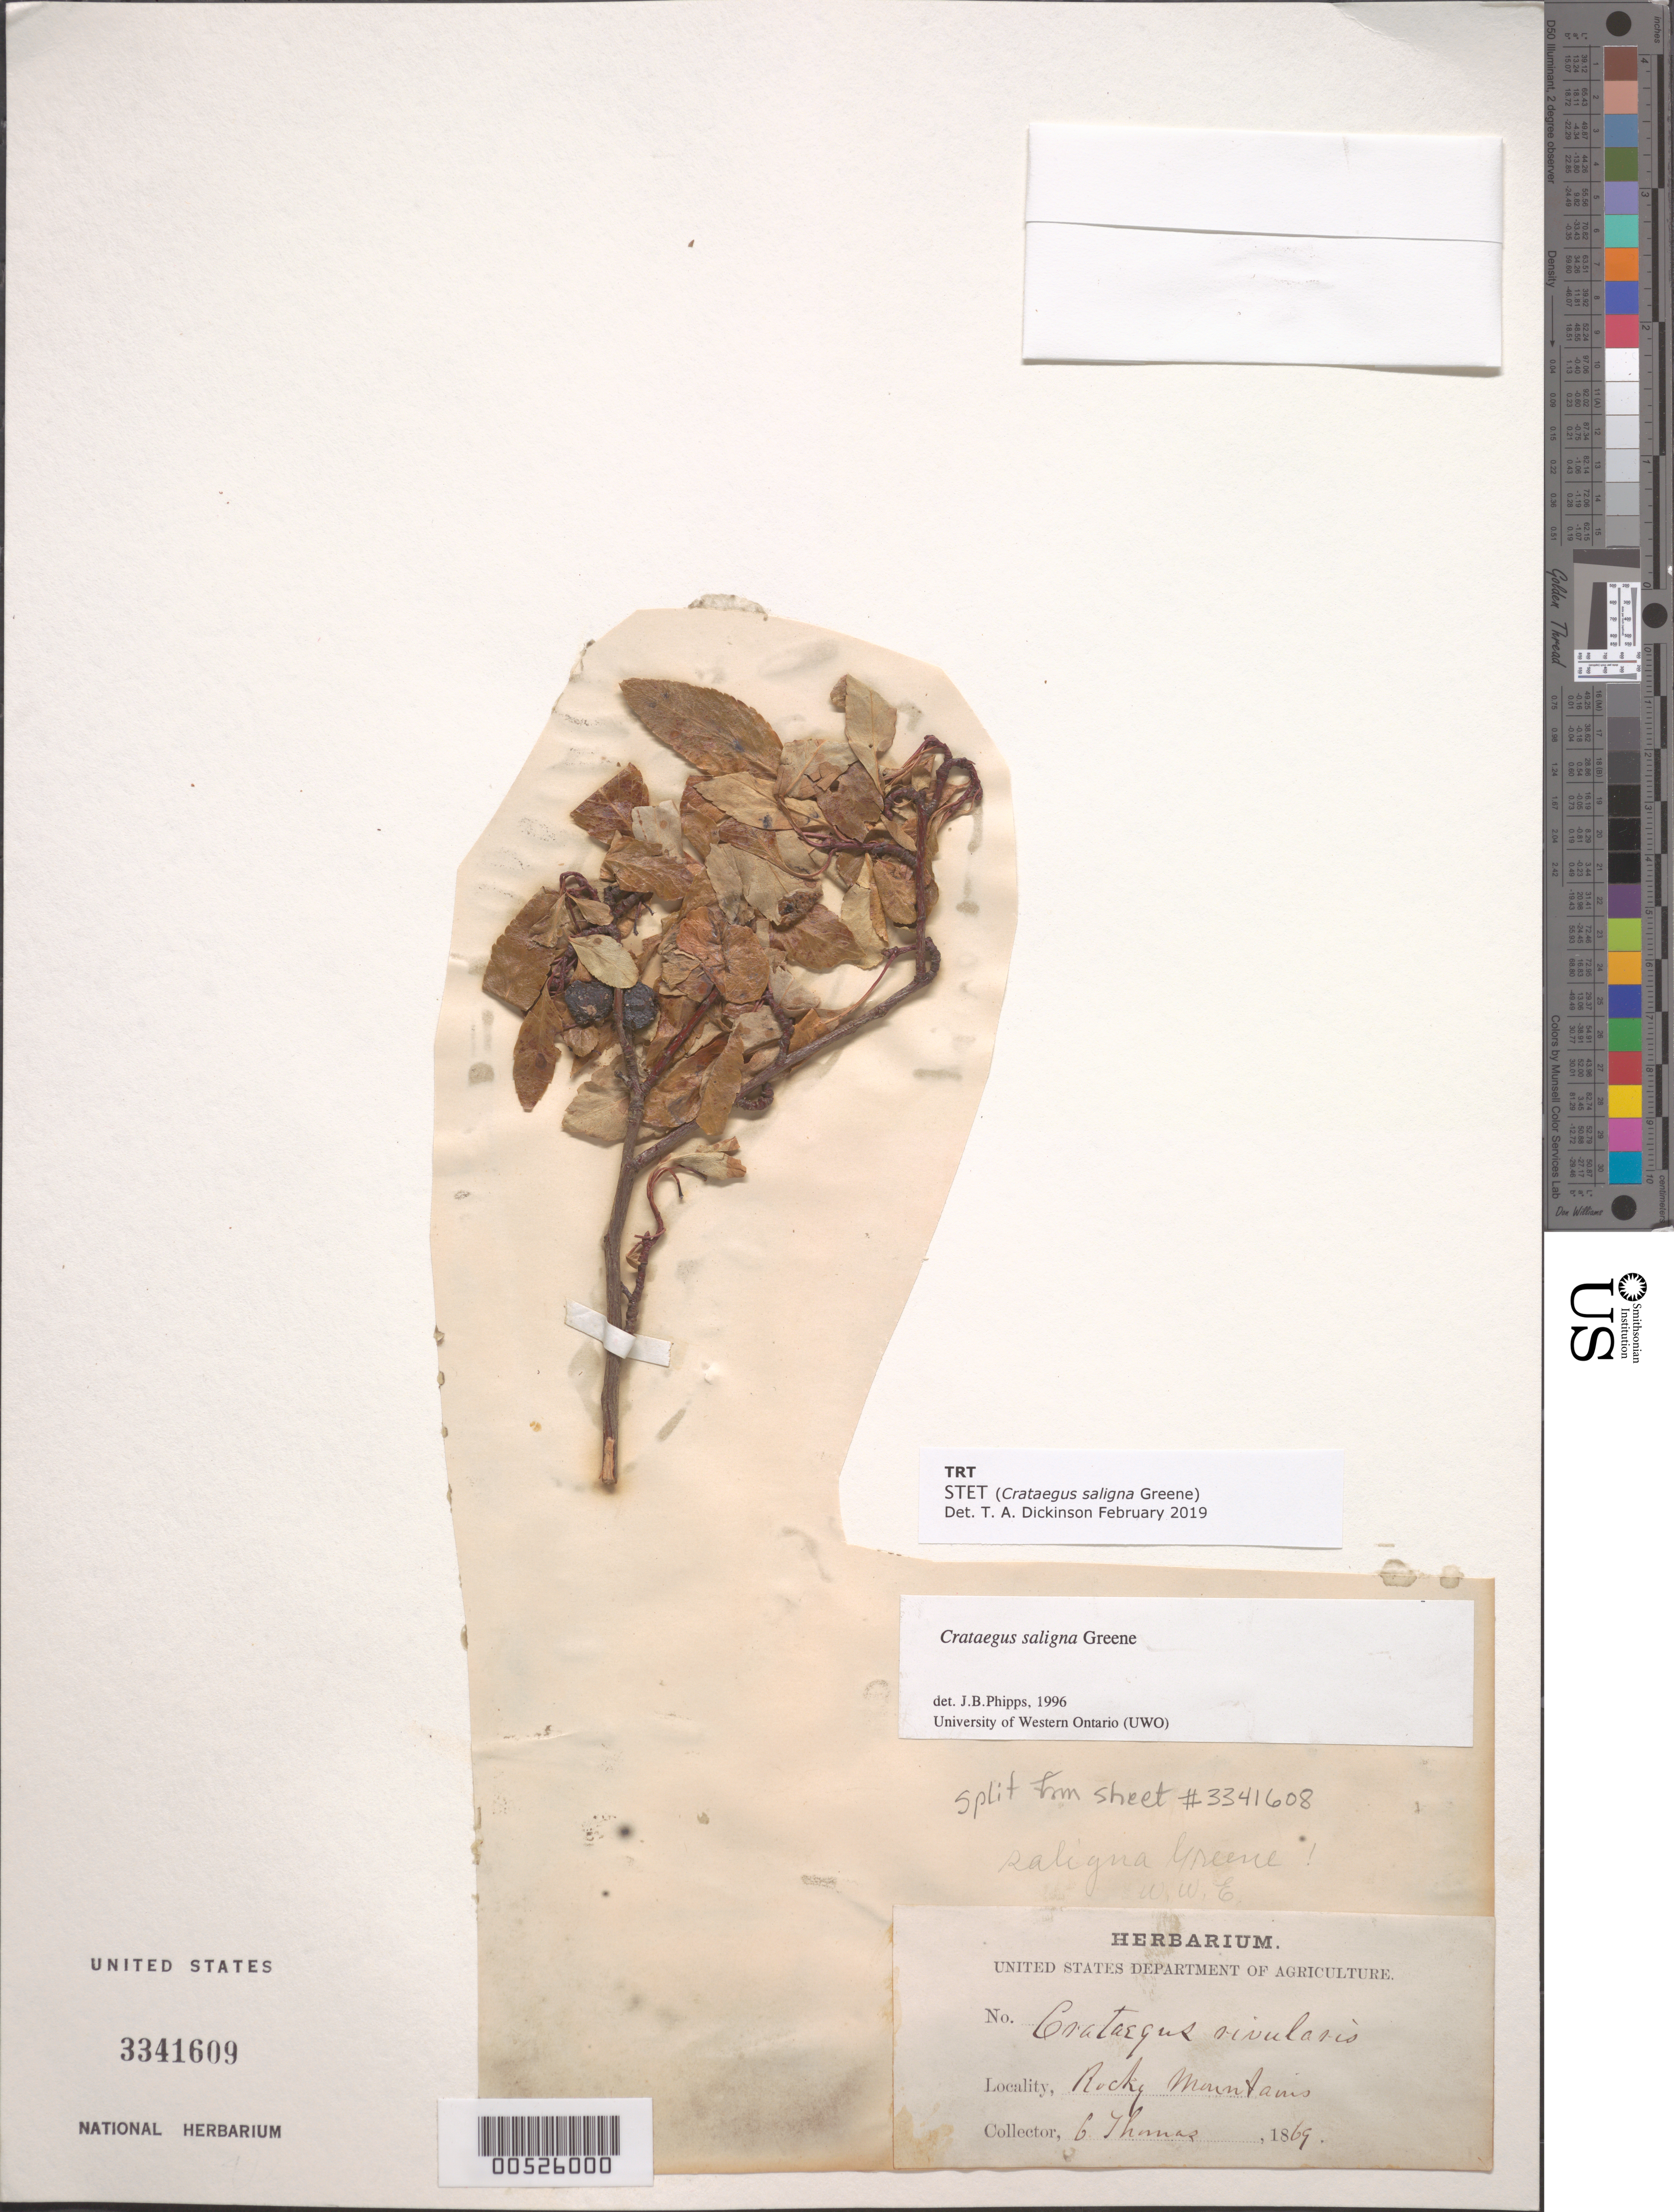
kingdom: Plantae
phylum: Tracheophyta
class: Magnoliopsida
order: Rosales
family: Rosaceae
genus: Crataegus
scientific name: Crataegus saligna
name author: Greene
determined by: Eggleston, W. W.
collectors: C. Thomas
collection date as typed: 1869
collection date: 1869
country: United States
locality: Rocky Mtns.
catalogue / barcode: US 3341609